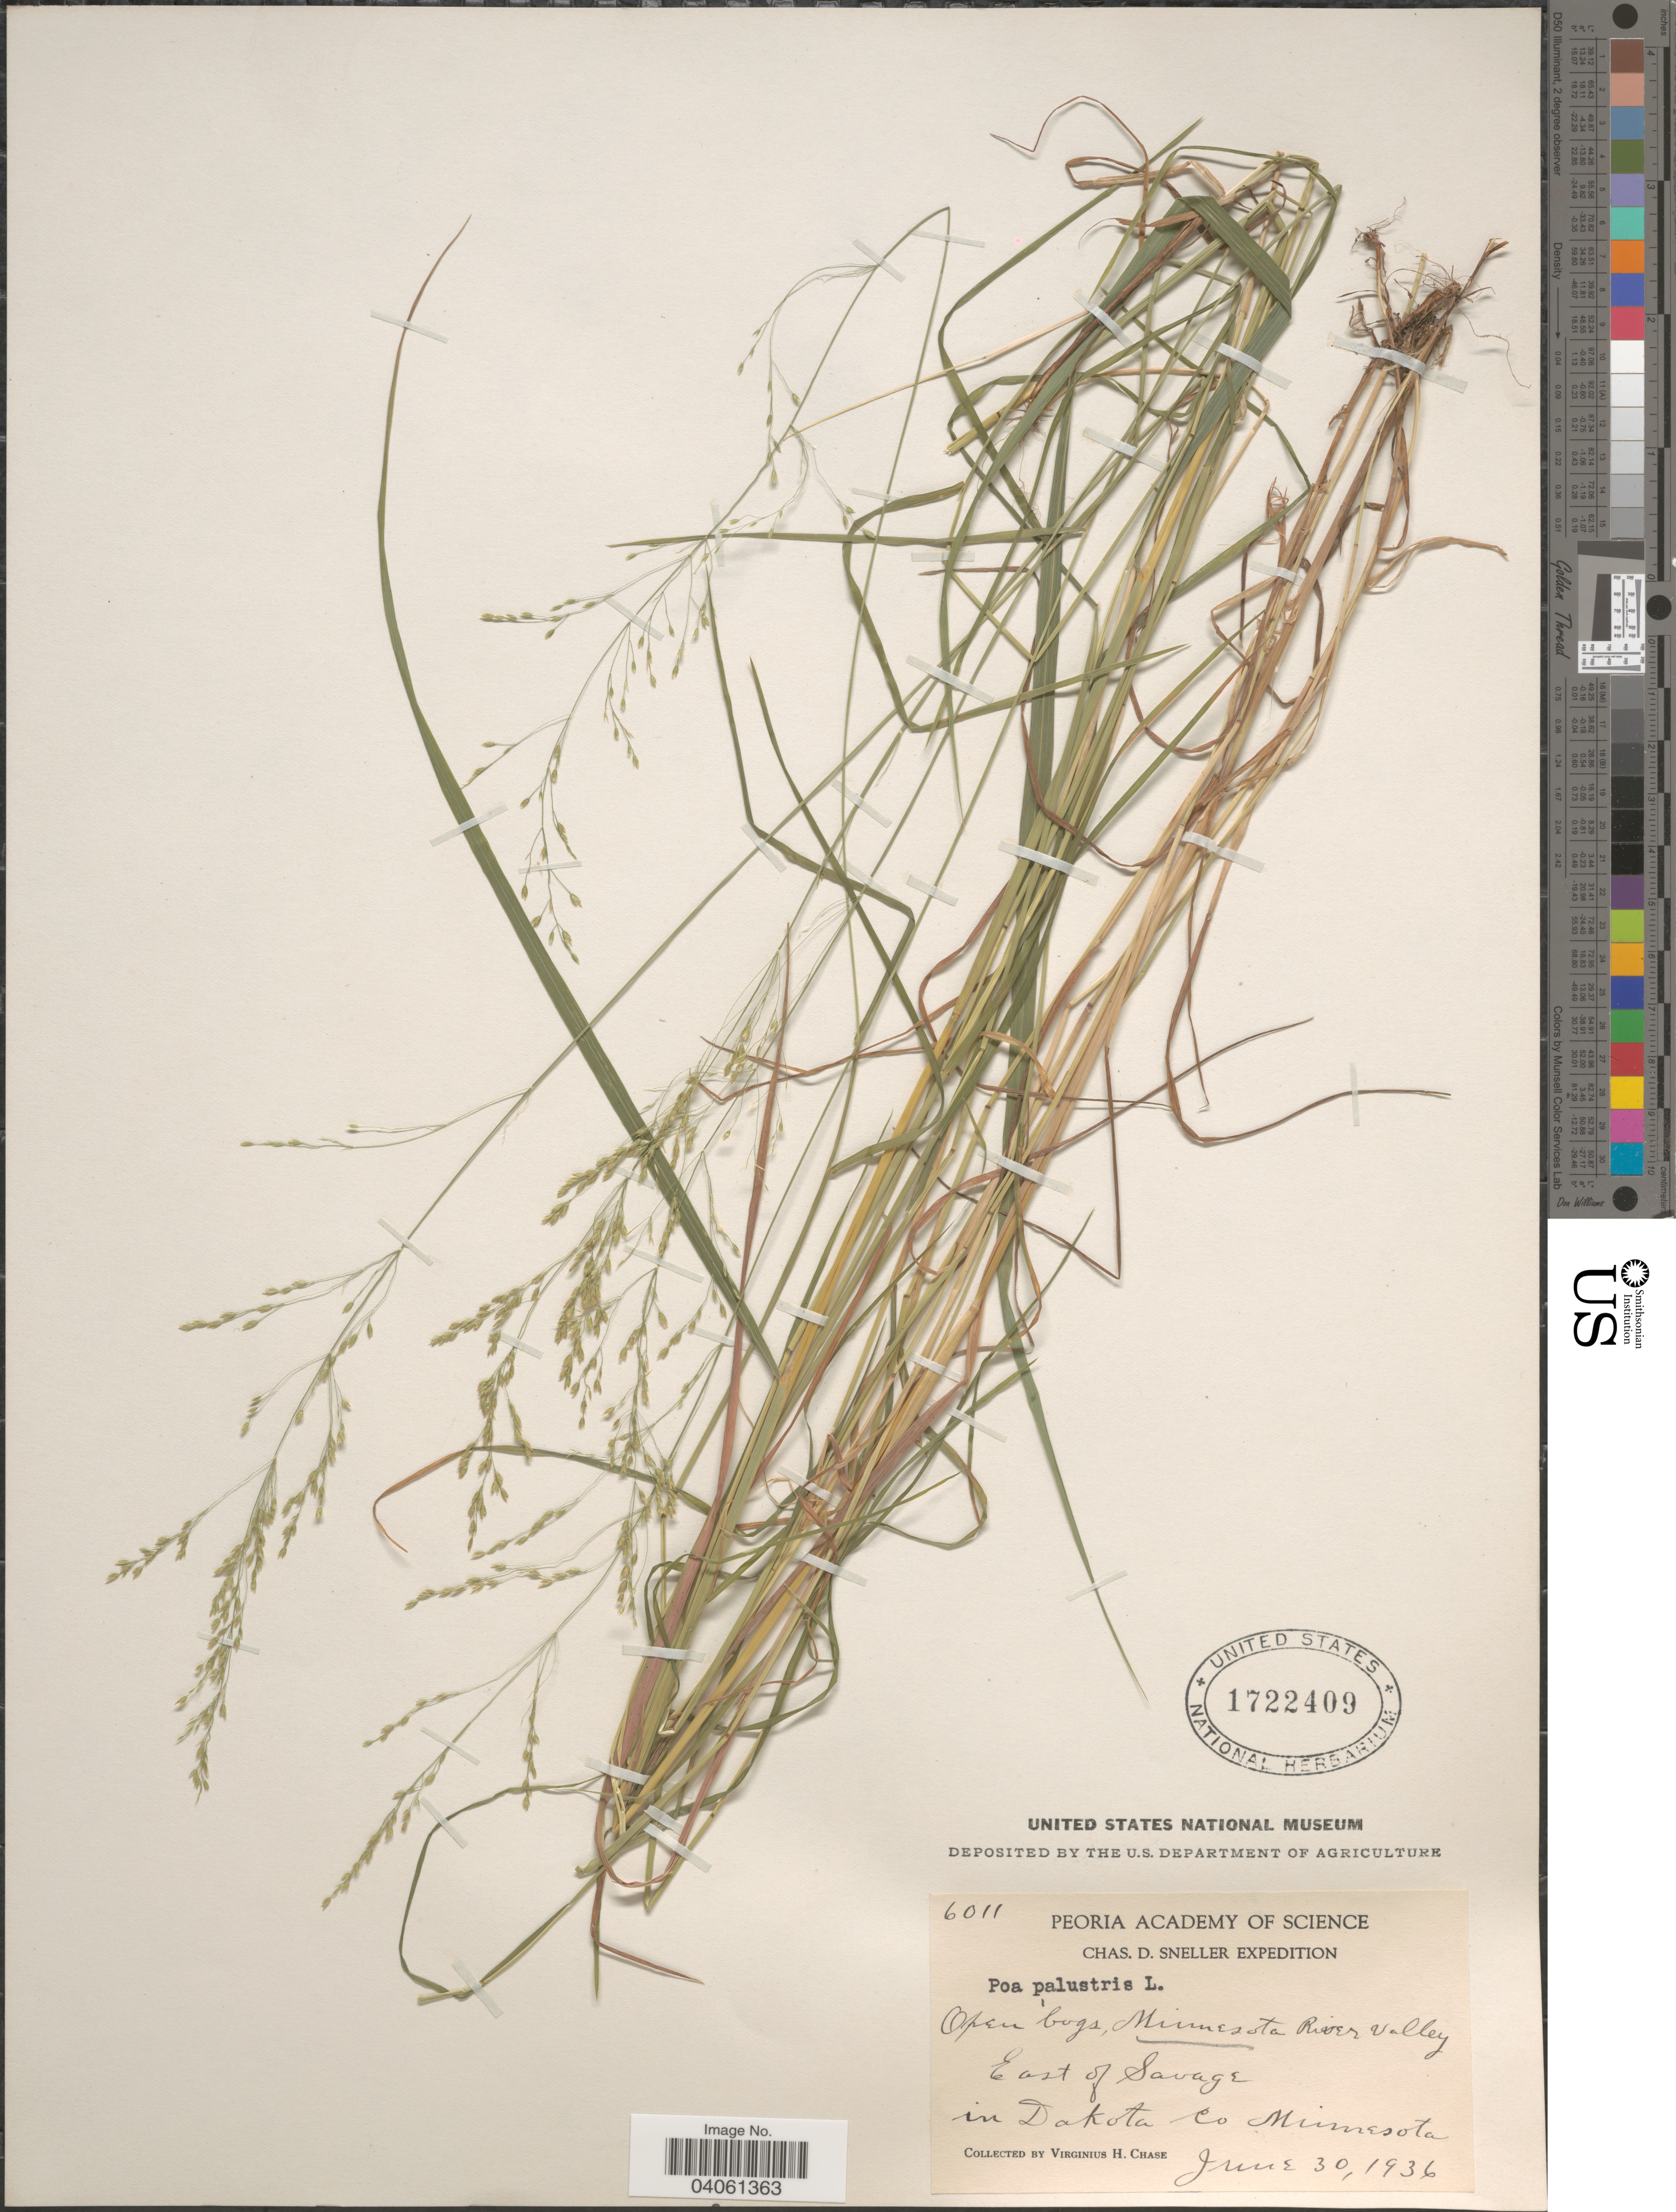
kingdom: Plantae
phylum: Tracheophyta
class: Liliopsida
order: Poales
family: Poaceae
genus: Poa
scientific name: Poa palustris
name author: L.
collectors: V. H. Chase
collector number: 6011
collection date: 1936-06-30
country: United States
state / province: Minnesota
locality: Open bogs, Minnesota River Valley. East of Savage in Dakota Co.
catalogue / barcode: US 1722409